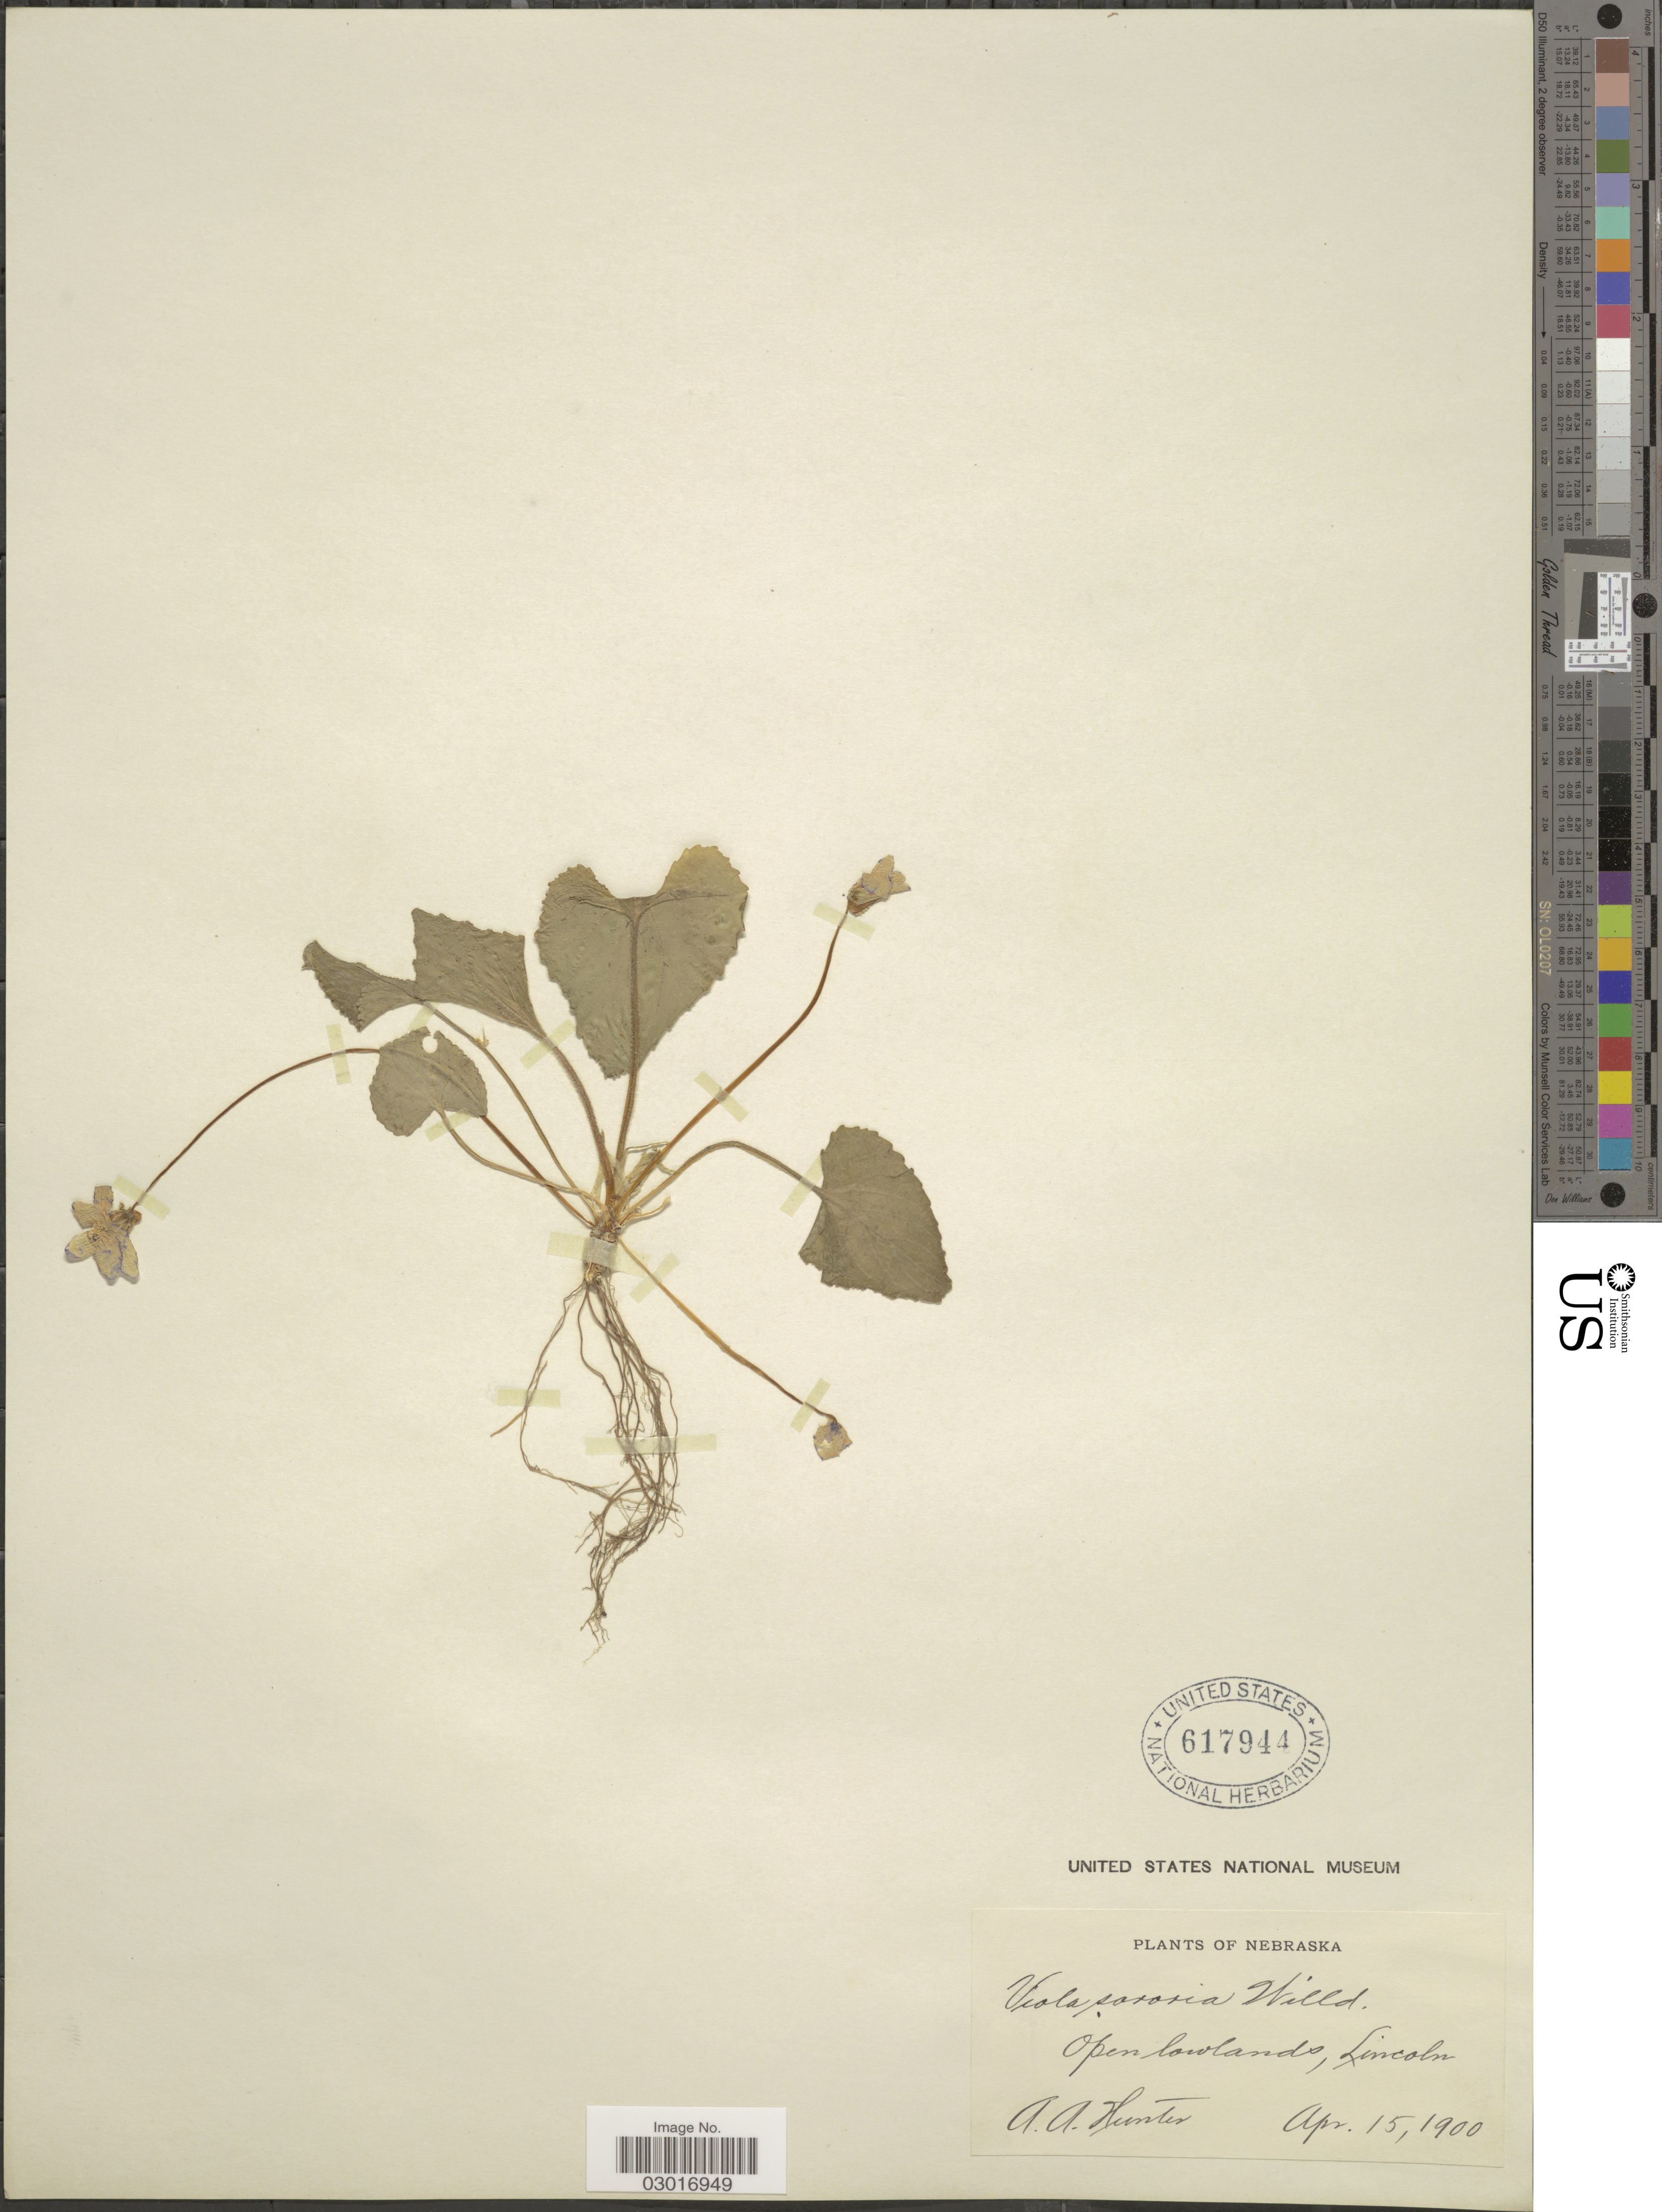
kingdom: Plantae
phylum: Tracheophyta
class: Magnoliopsida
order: Malpighiales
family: Violaceae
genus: Viola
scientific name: Viola sororia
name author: Willd.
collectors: A. Hunter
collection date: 1900-04-15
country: United States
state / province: Nebraska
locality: Open lowlands, Lincoln.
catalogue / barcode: US 617944